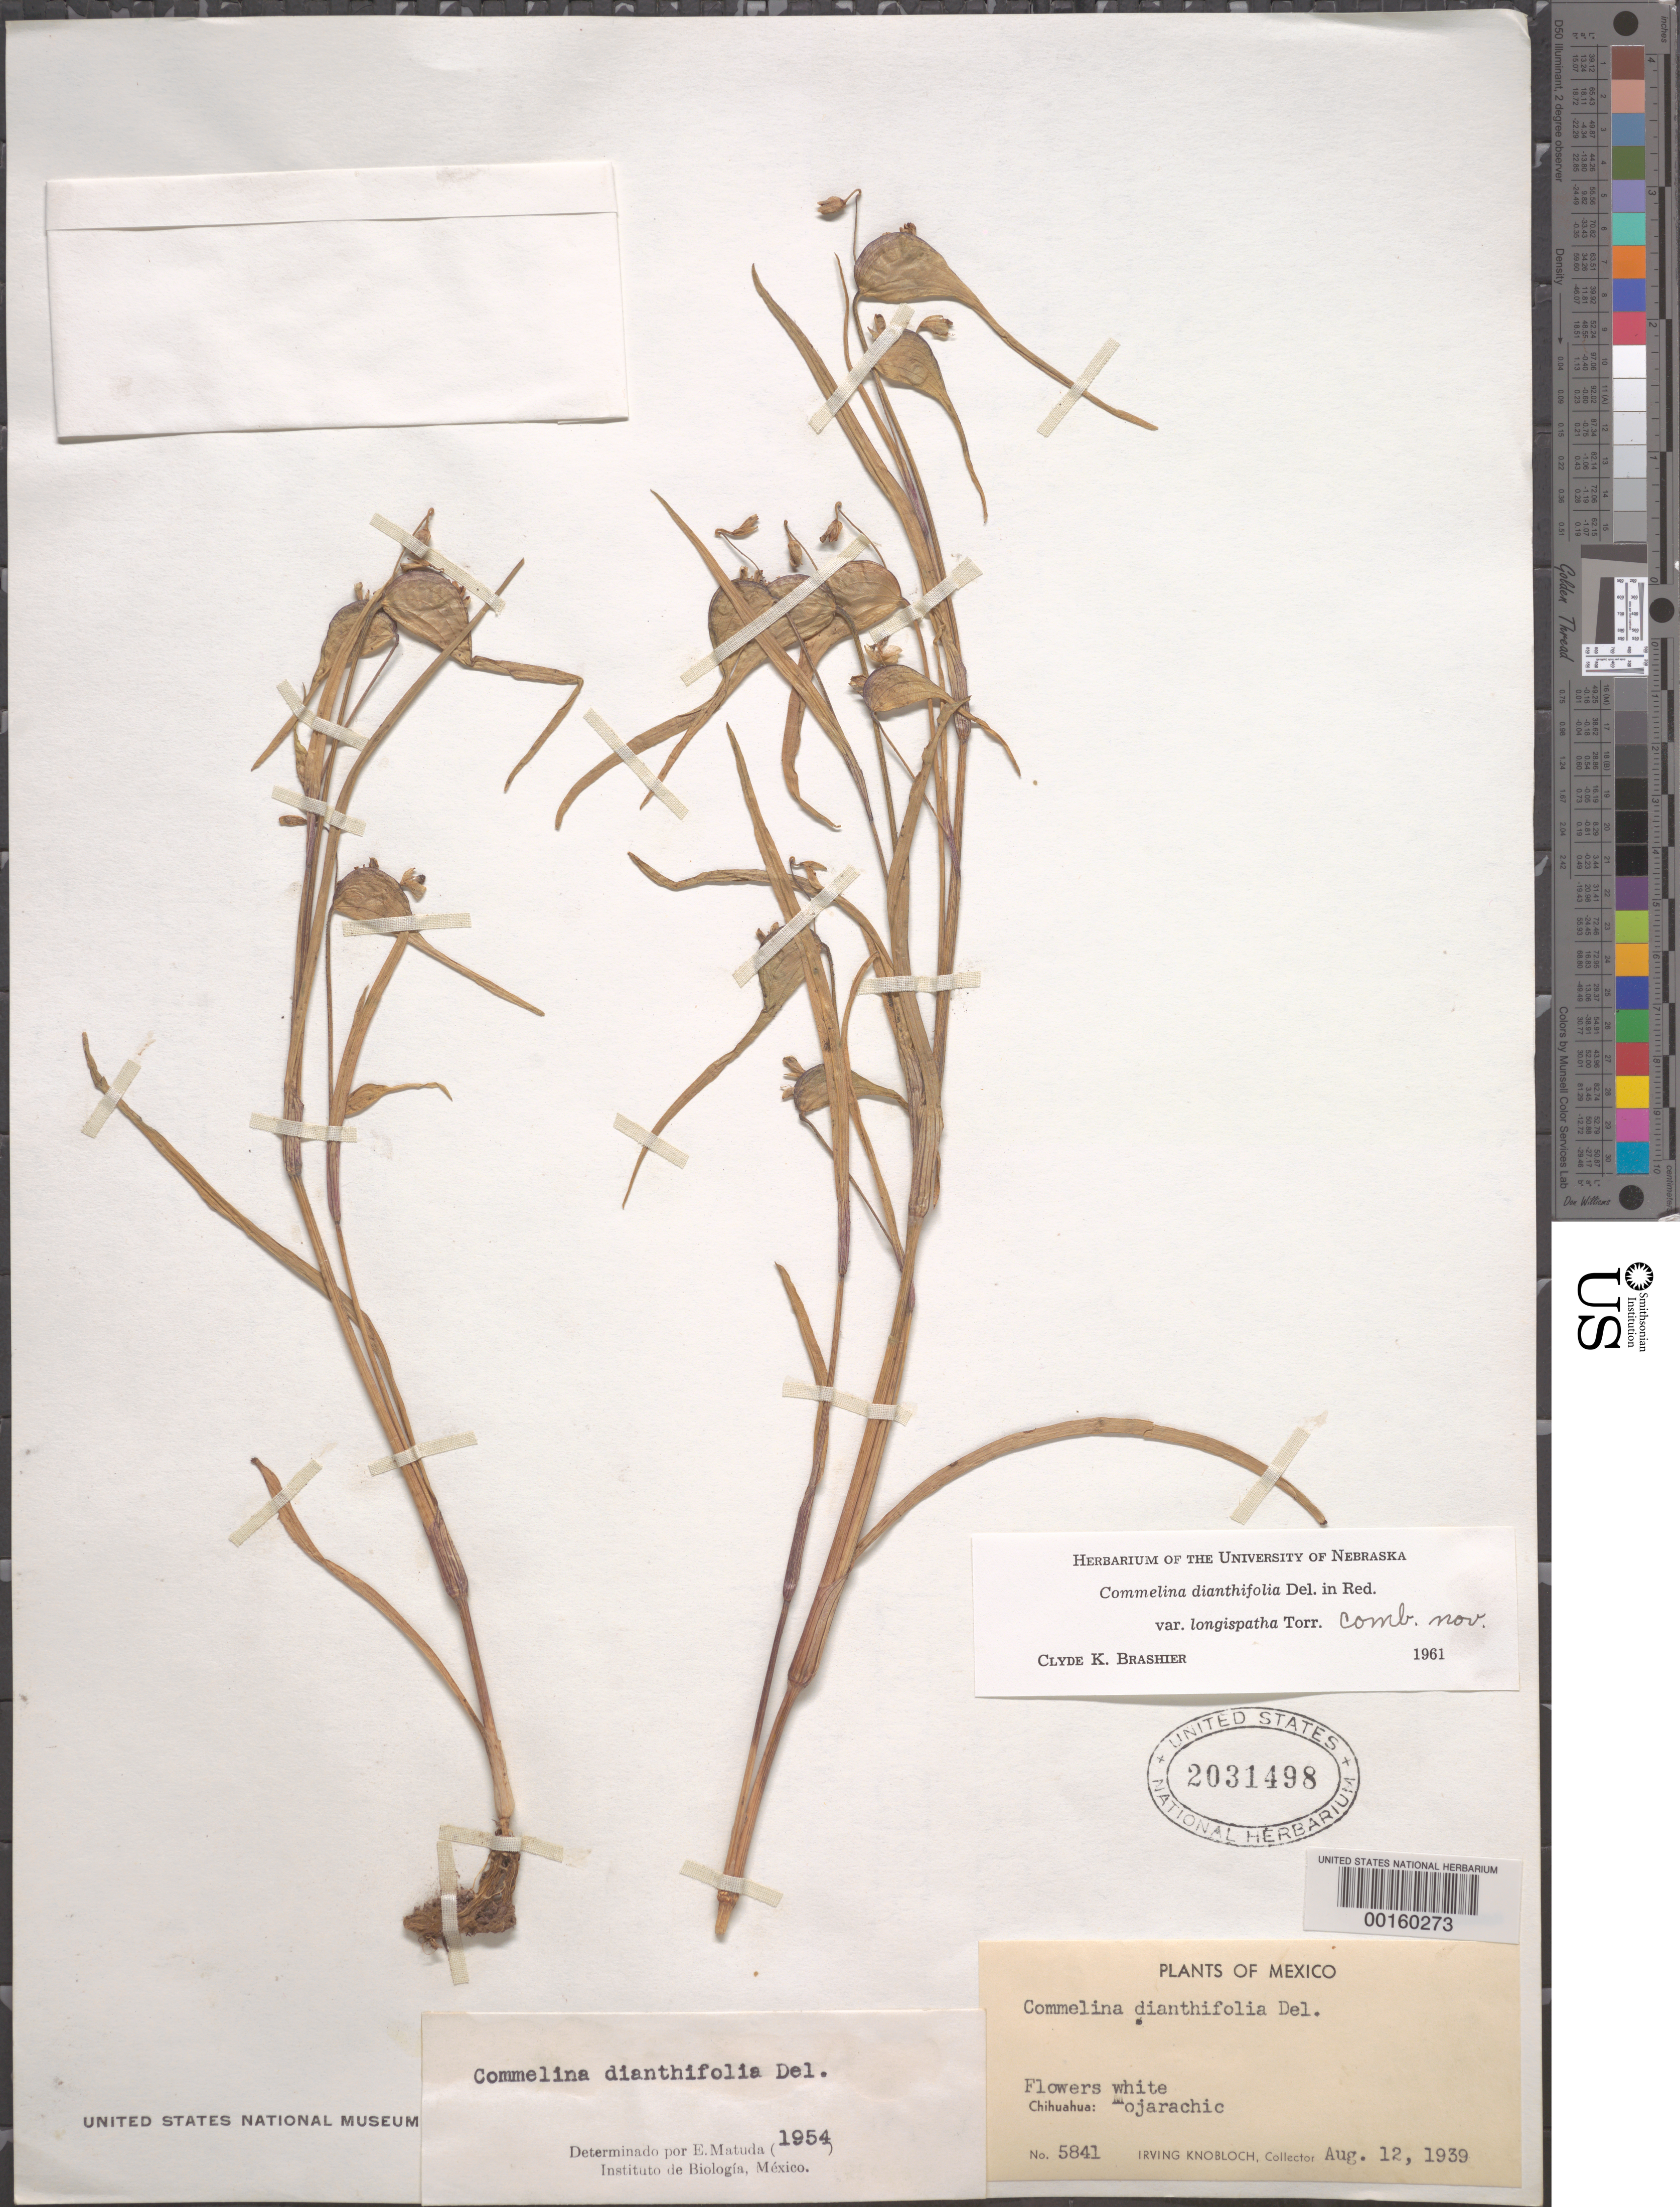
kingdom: Plantae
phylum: Tracheophyta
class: Liliopsida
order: Commelinales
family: Commelinaceae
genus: Commelina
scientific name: Commelina dianthifolia var. longispatha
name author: (Torr.) Brashier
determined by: Brashier, C. K.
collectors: I. W. Knobloch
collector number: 5841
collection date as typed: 12 Aug 1939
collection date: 1939-08-12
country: Mexico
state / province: Chihuahua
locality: Mojarachic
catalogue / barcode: US 2031498